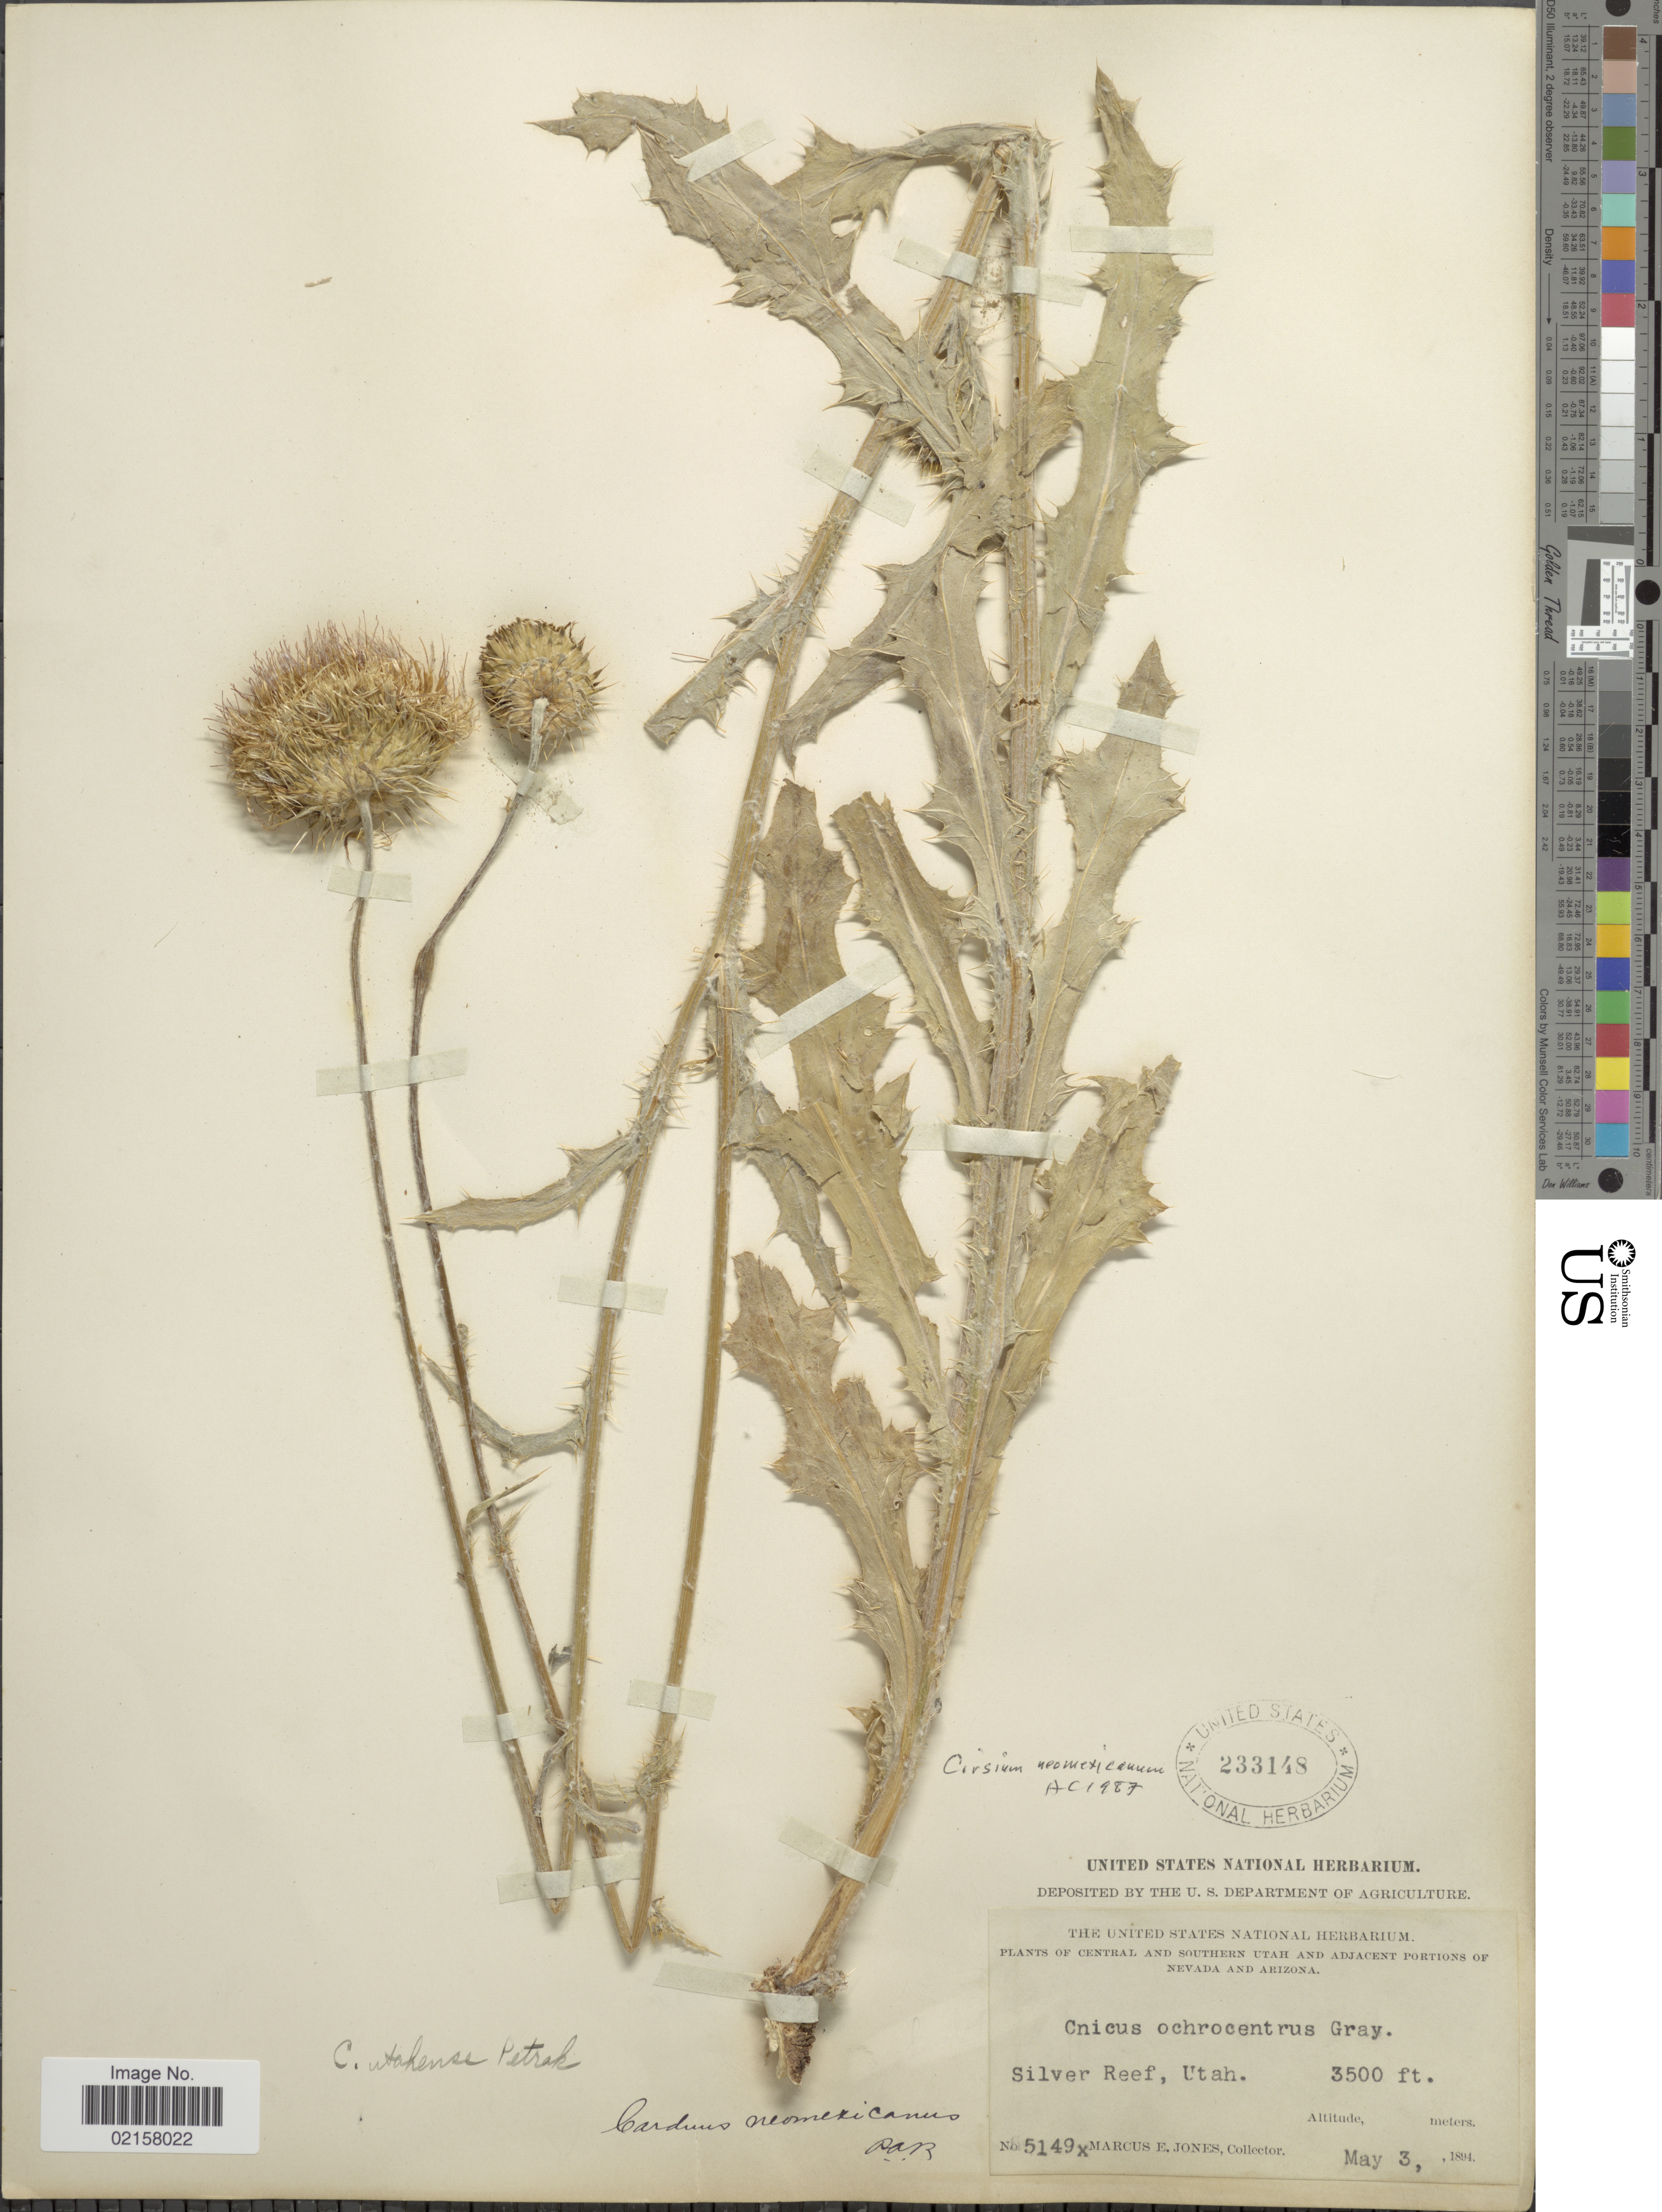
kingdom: Plantae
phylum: Tracheophyta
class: Magnoliopsida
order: Asterales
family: Asteraceae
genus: Cirsium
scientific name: Cirsium neomexicanum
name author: A. Gray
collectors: M. E. Jones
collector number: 5149x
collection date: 1894-05-03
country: United States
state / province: Utah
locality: Silver Reef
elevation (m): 1067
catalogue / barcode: US 233148